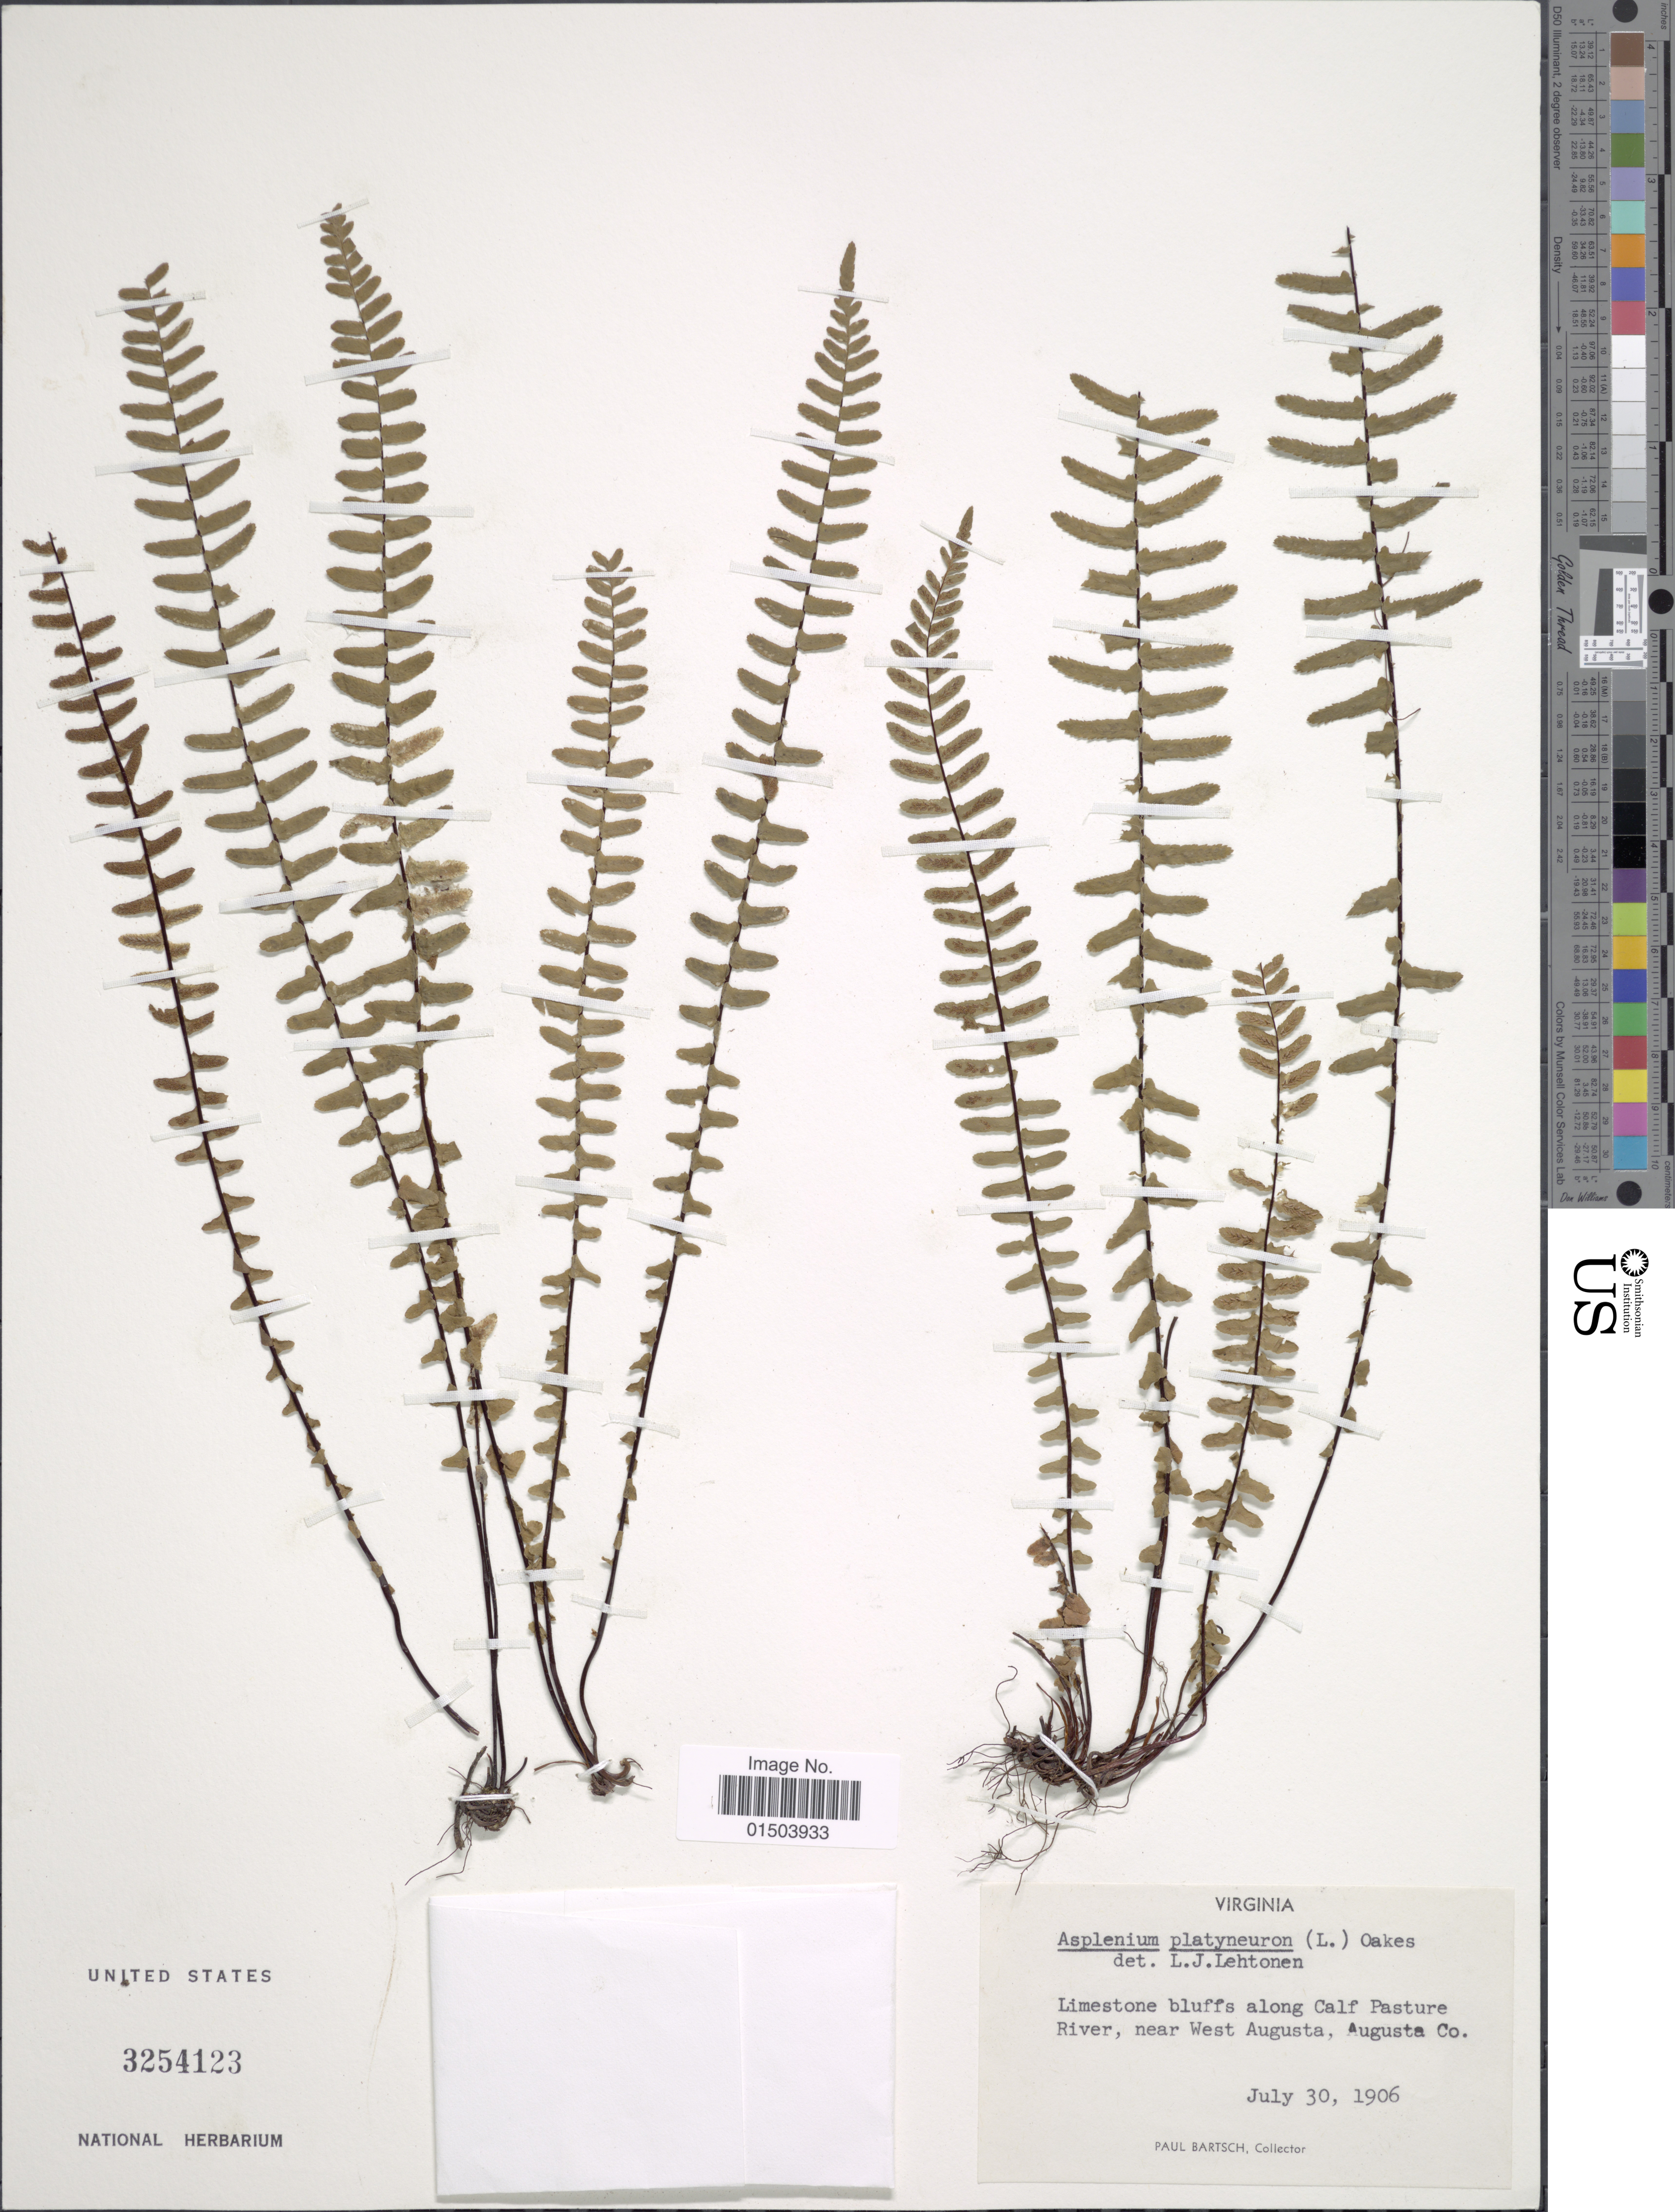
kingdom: Plantae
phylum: Tracheophyta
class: Polypodiopsida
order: Polypodiales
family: Aspleniaceae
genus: Asplenium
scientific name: Asplenium platyneuron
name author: (L.) Britton, Stearns & Poggenb.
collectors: P. Bartsch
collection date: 1906-07-30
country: United States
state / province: Virginia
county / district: Augusta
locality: Limestone bluffs along Calf Pasture River, near West Augusta, Augusta Co.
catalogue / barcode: US 3254123